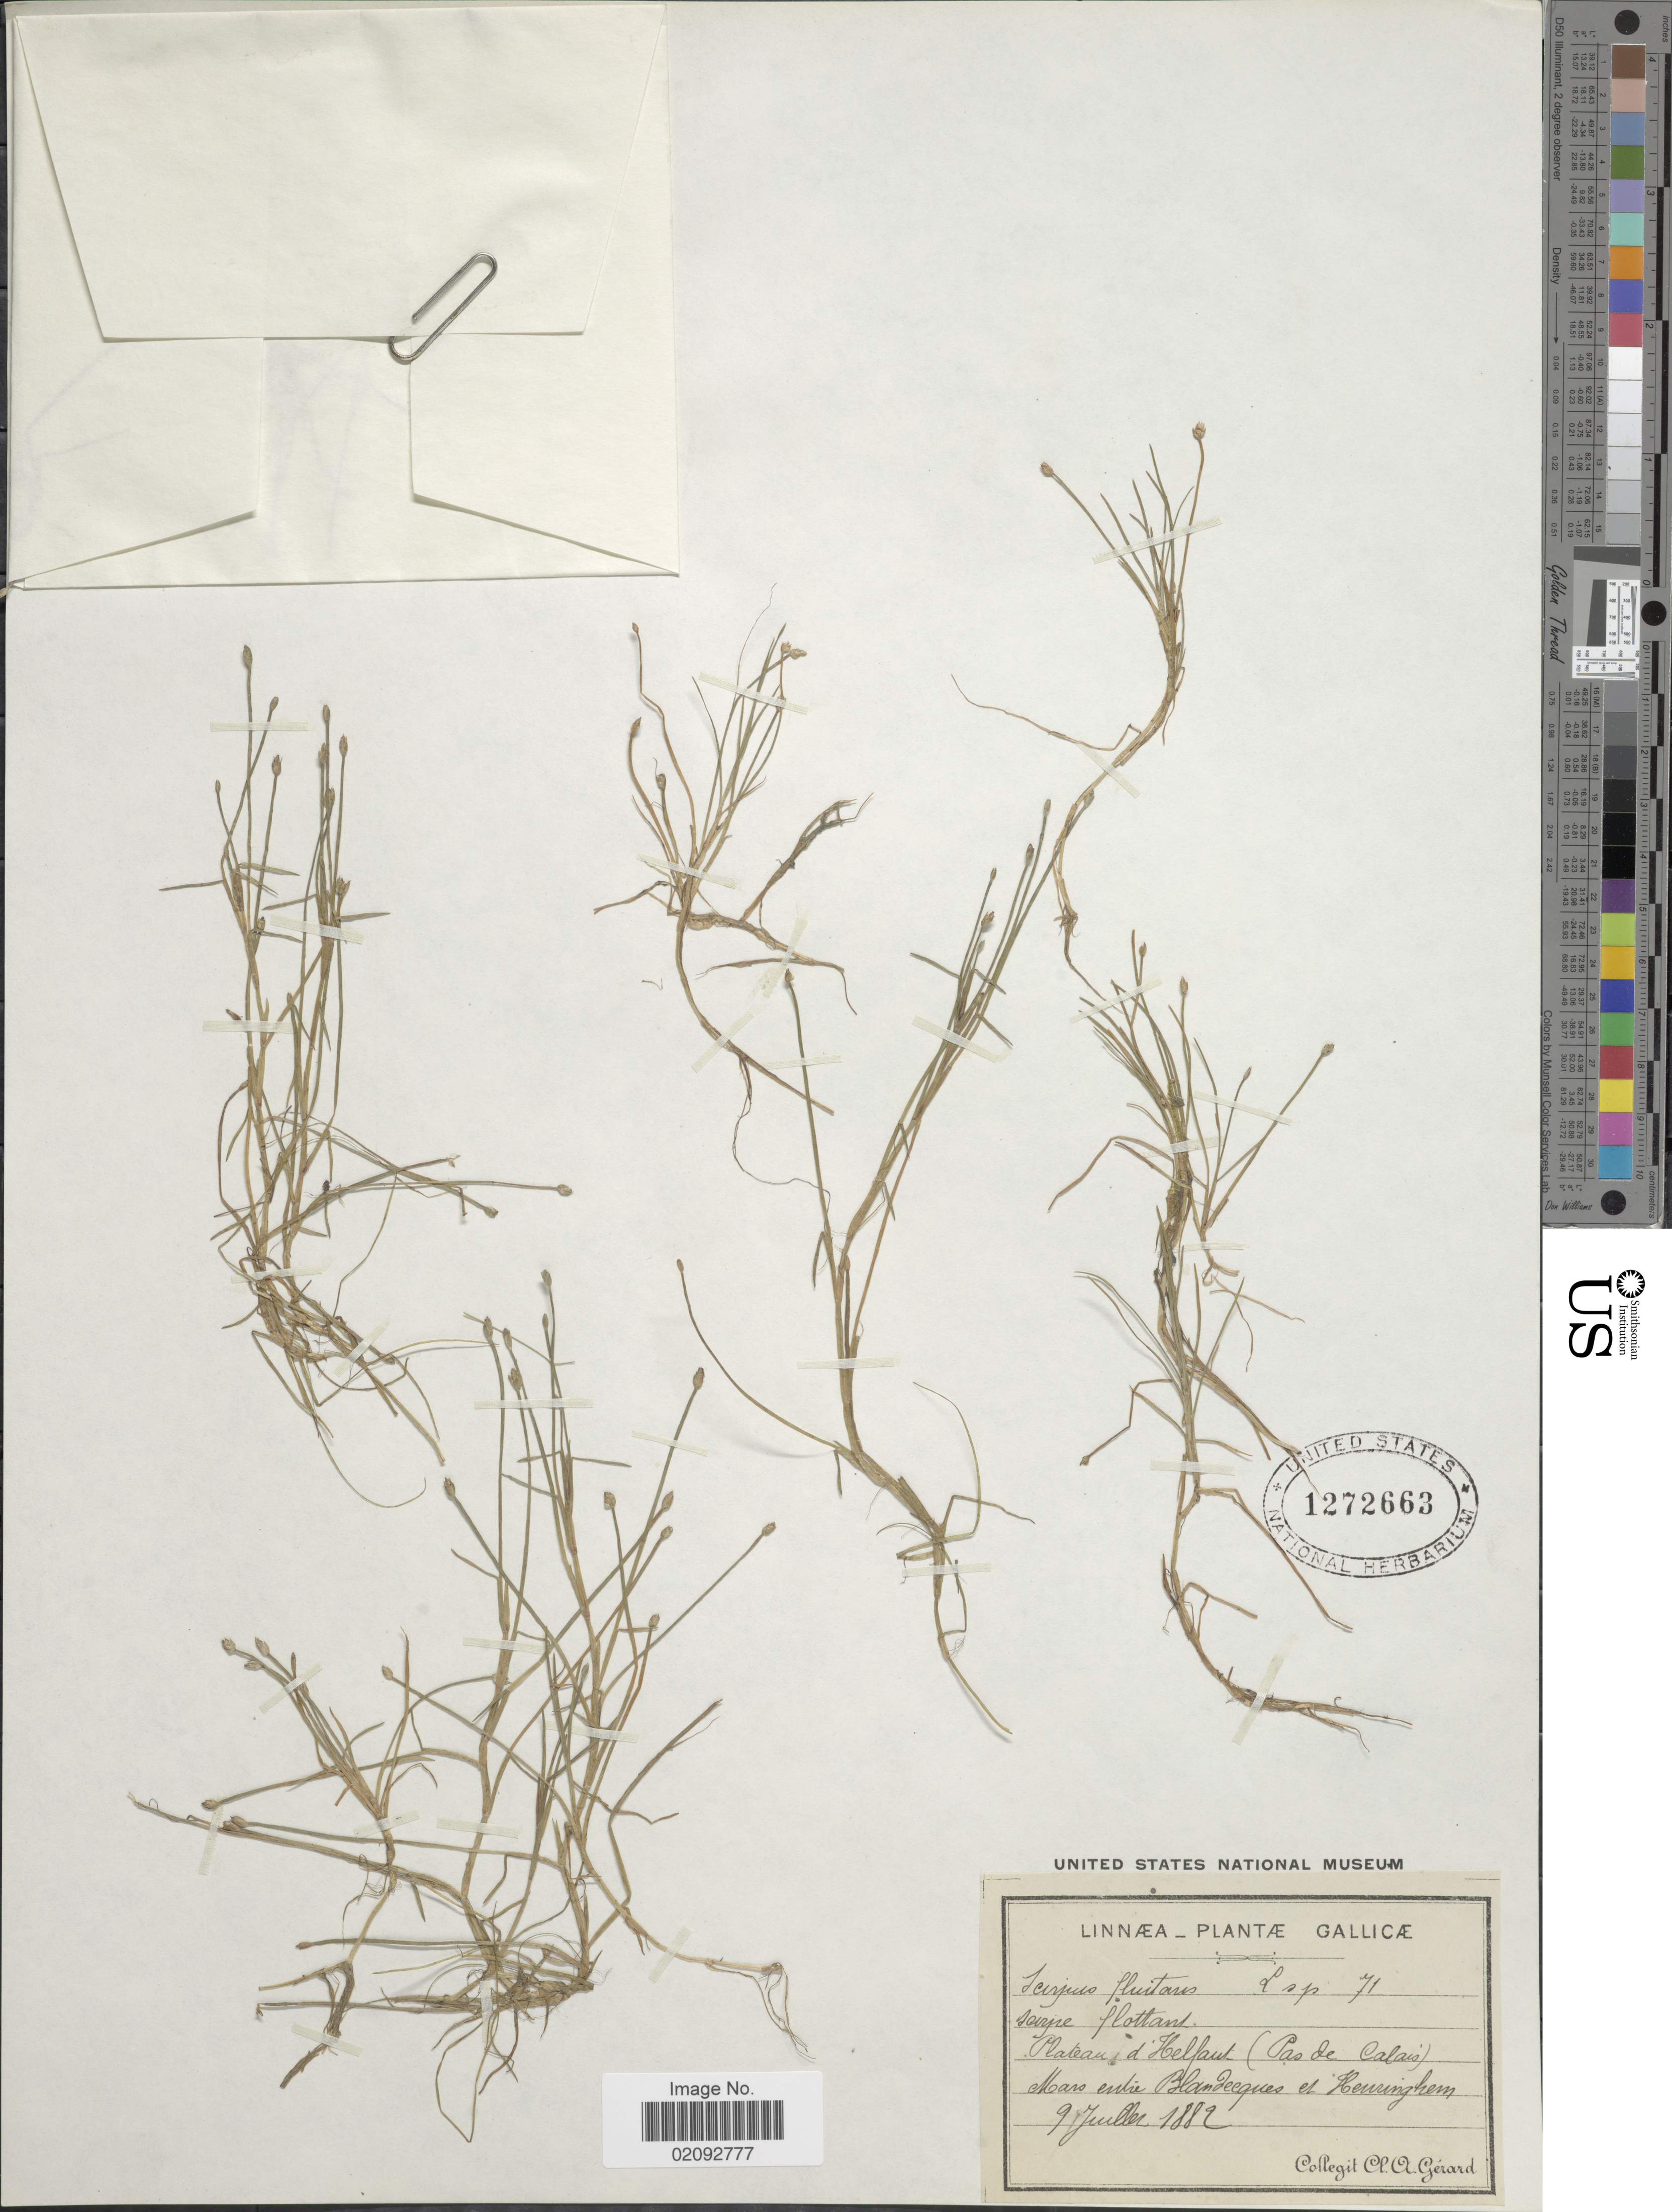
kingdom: Plantae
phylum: Tracheophyta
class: Liliopsida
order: Poales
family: Cyperaceae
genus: Isolepis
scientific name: Isolepis fluitans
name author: (L.) R. Br.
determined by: Strong, Mark T., (BOT), Smithsonian Institution - National Museum of Natural History (UNITED STATES)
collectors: C. Gerard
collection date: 1889-07-09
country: France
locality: Linneaea, Gallicae, d'Helfaut (Pas de Calais), Mars entre Blandegues de Herringhem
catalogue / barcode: US 1272663